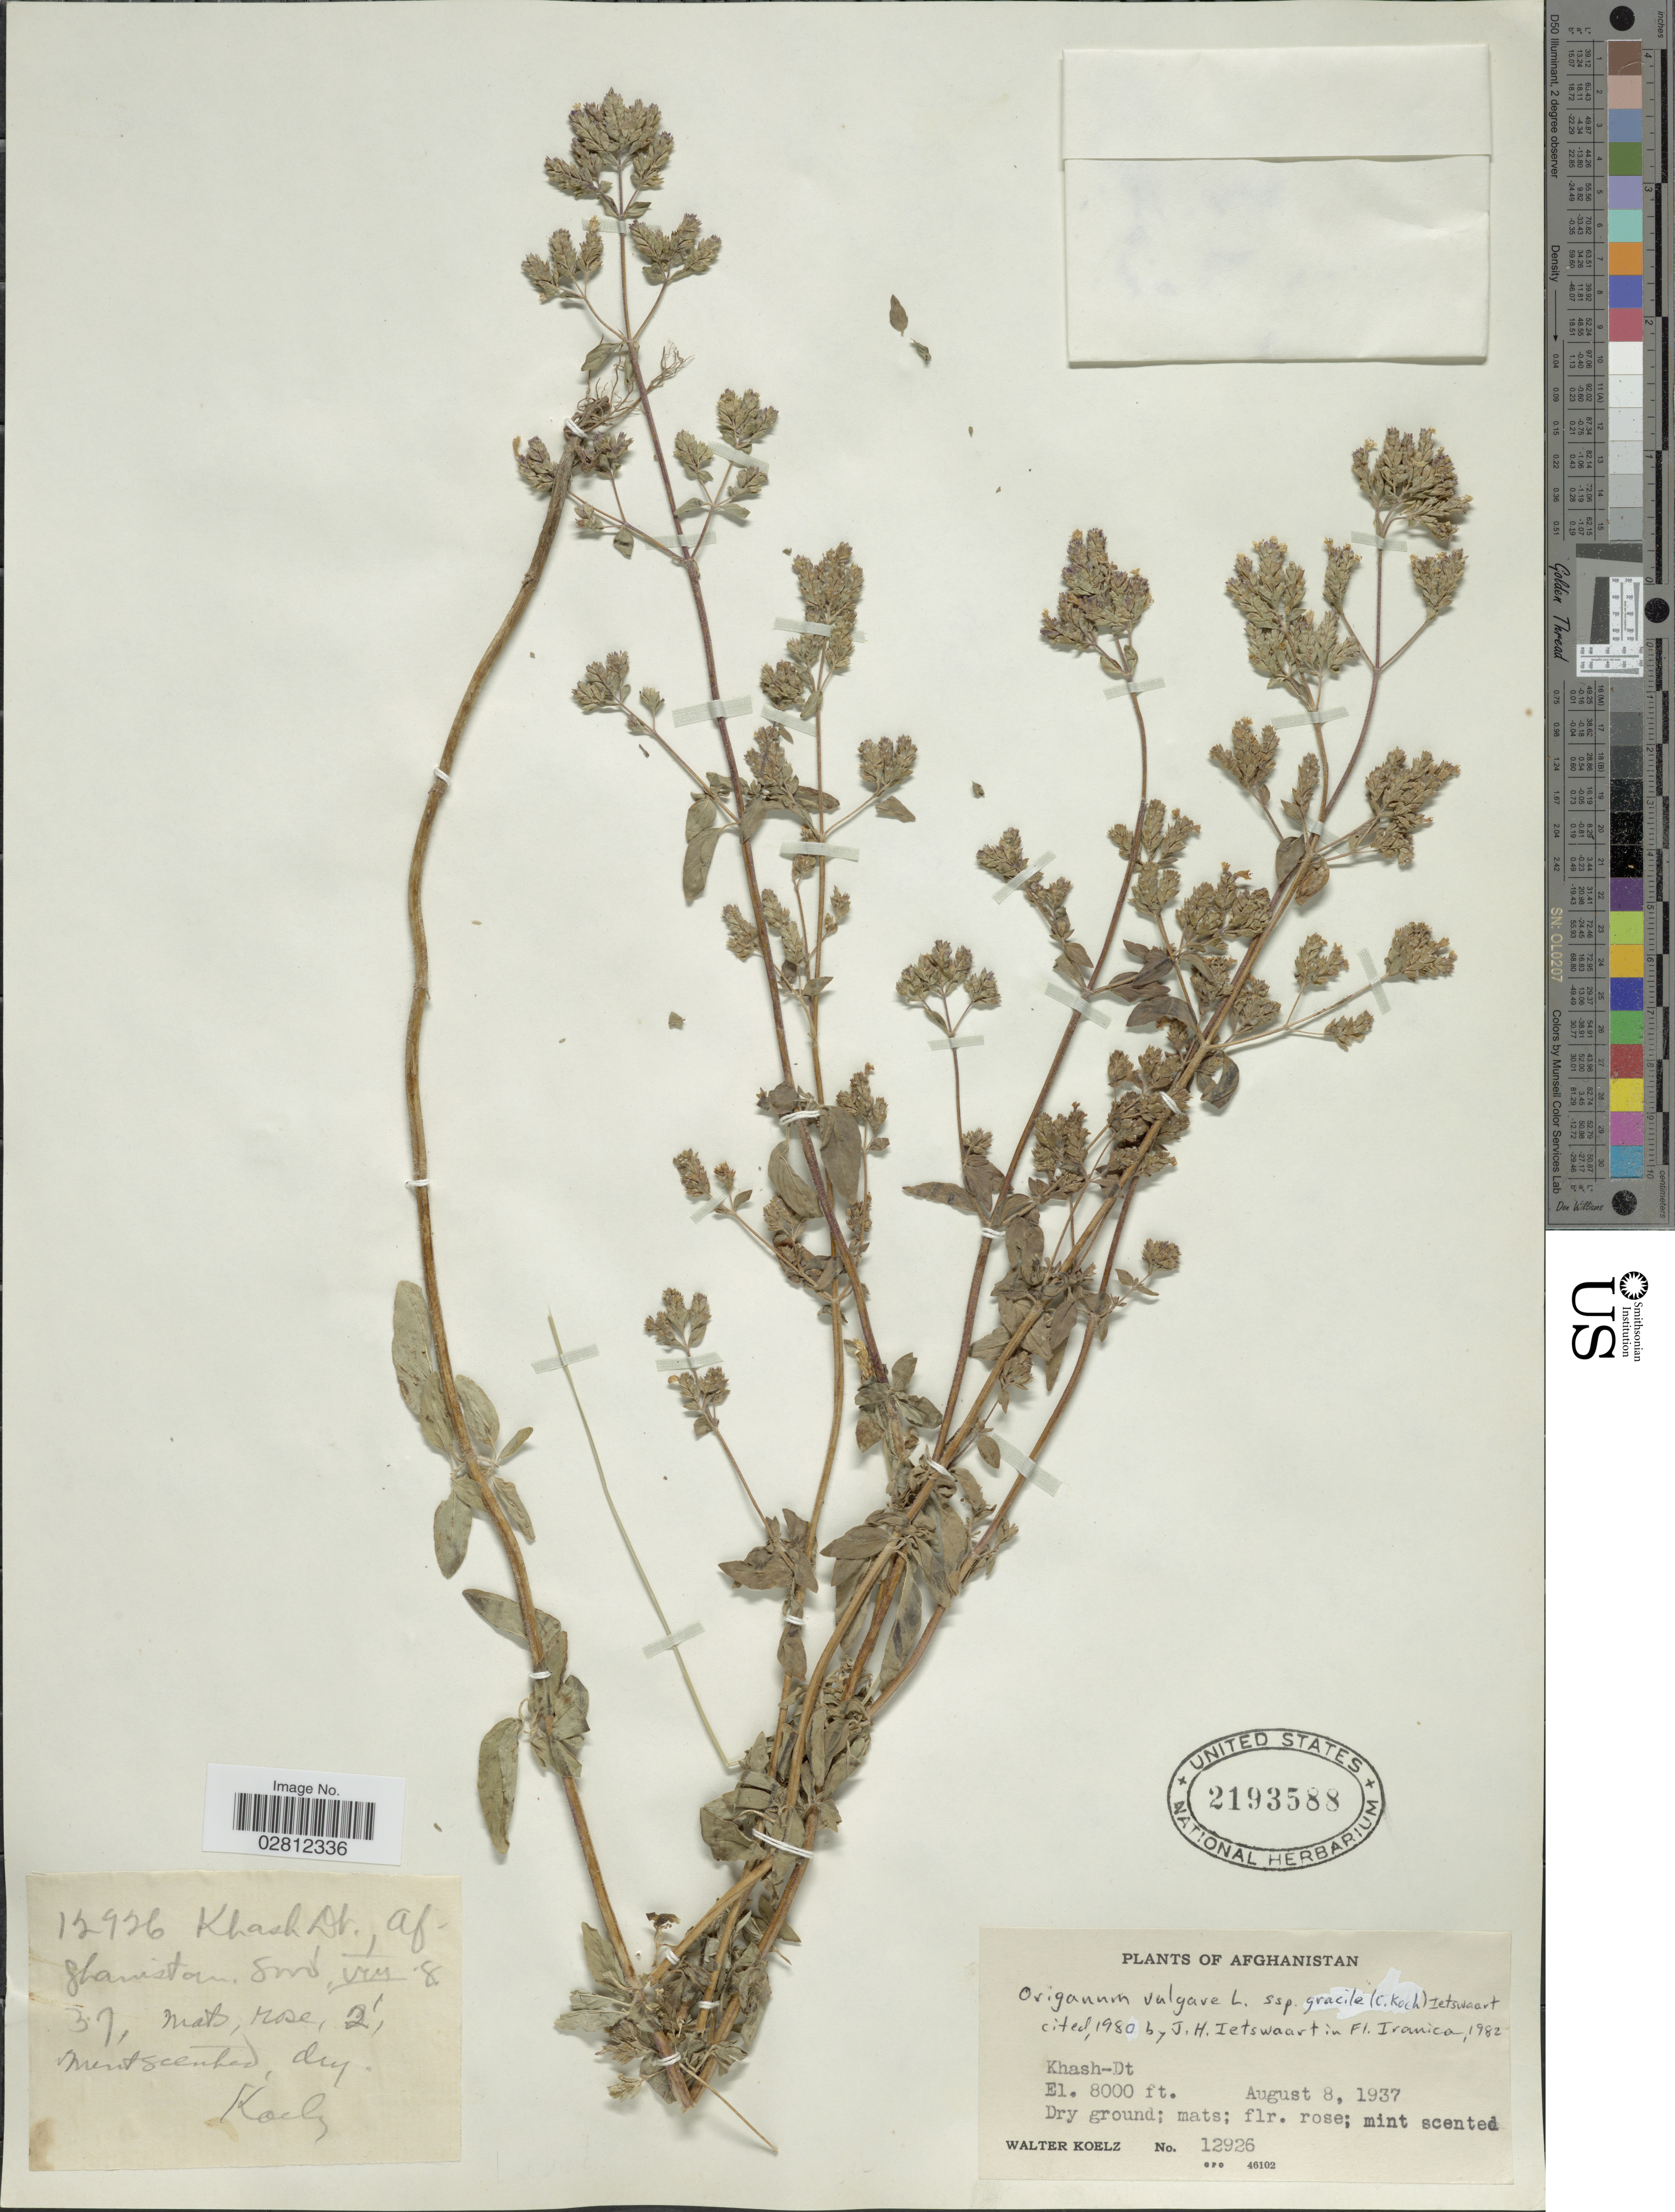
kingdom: Plantae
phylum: Tracheophyta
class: Magnoliopsida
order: Lamiales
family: Lamiaceae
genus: Origanum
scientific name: Origanum vulgare subsp. gracile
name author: (K. Koch) Ietsw.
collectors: W. N. Koelz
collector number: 12926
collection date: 1937-08-08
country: Afghanistan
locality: Khash-Dt.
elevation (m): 2438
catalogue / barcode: US 2193588